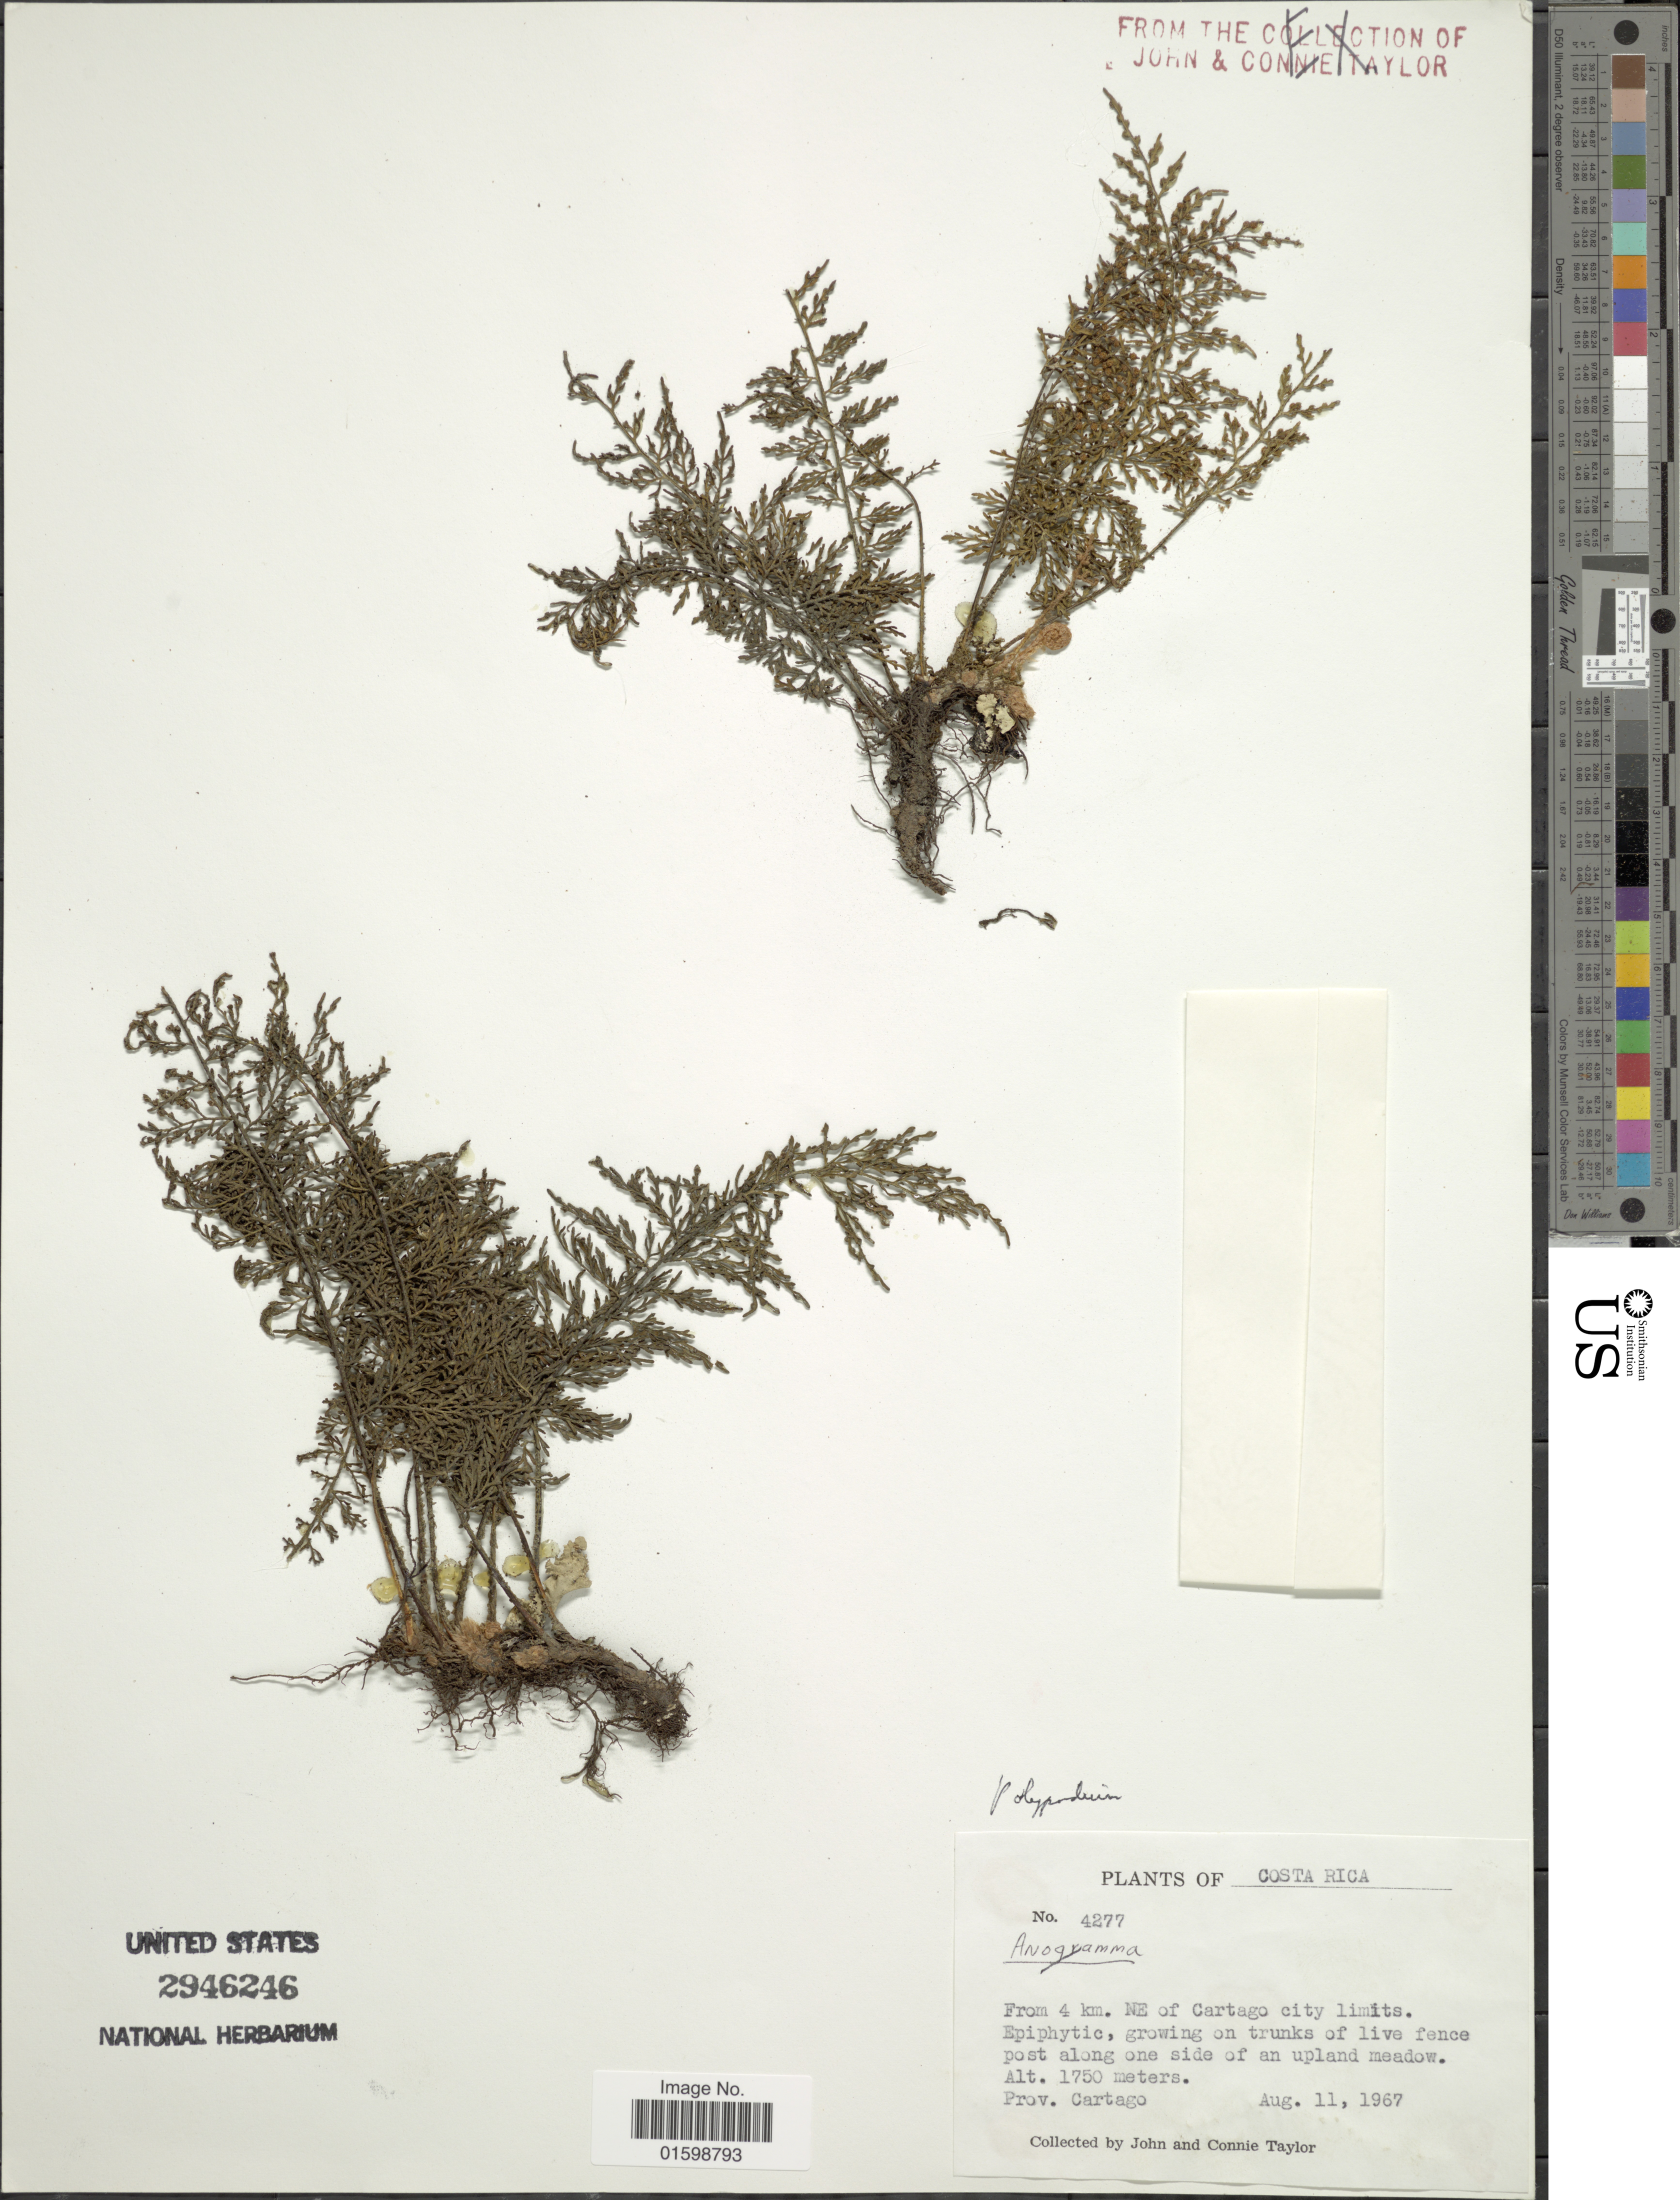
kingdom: Plantae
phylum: Tracheophyta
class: Polypodiopsida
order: Polypodiales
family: Polypodiaceae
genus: Pleopeltis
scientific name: Pleopeltis sp.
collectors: J. Taylor & C. Taylor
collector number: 4277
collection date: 1967-08-11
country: Costa Rica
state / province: Cartago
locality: From 4 km. NE of Cartago city limits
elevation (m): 1750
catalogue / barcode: US 2946246